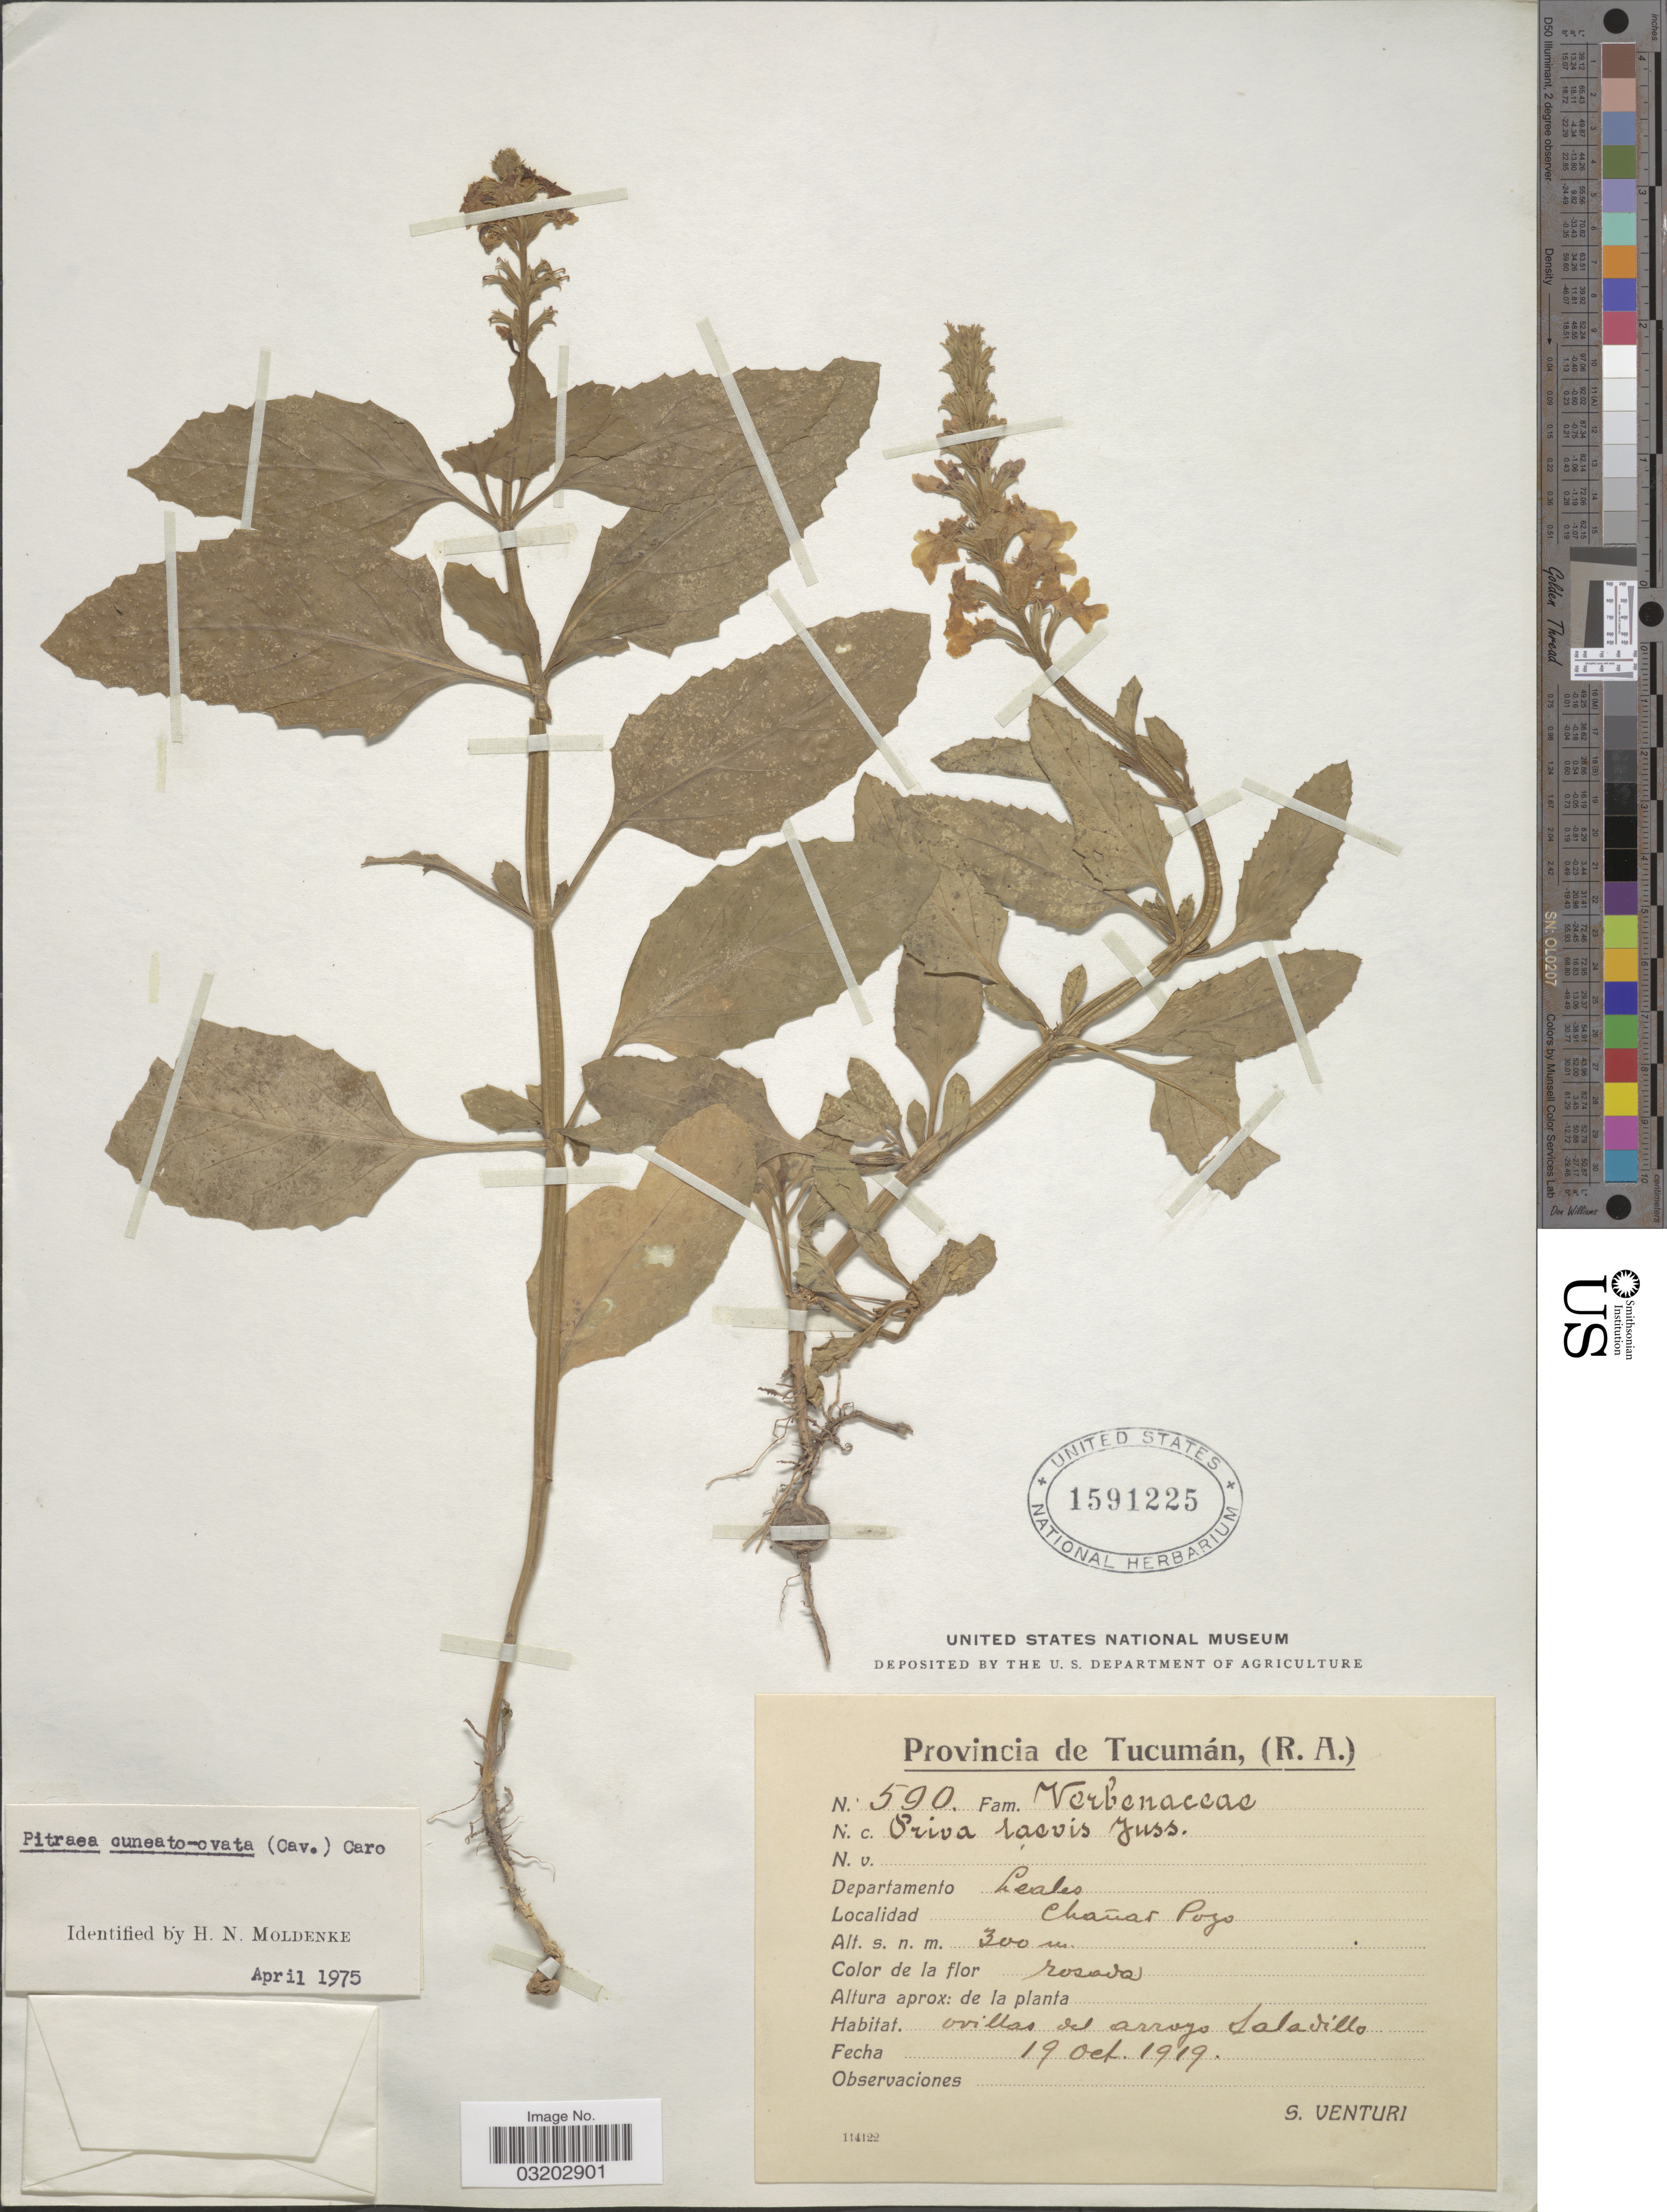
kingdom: Plantae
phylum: Tracheophyta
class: Magnoliopsida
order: Lamiales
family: Verbenaceae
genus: Pitraea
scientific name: Pitraea cuneato-ovata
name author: (Cav.) Caro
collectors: S. Venturi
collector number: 590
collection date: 1919-10-19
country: Argentina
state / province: Tucuman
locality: Departamento Leales, Chañar Pozo.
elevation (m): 300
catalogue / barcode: US 1591225